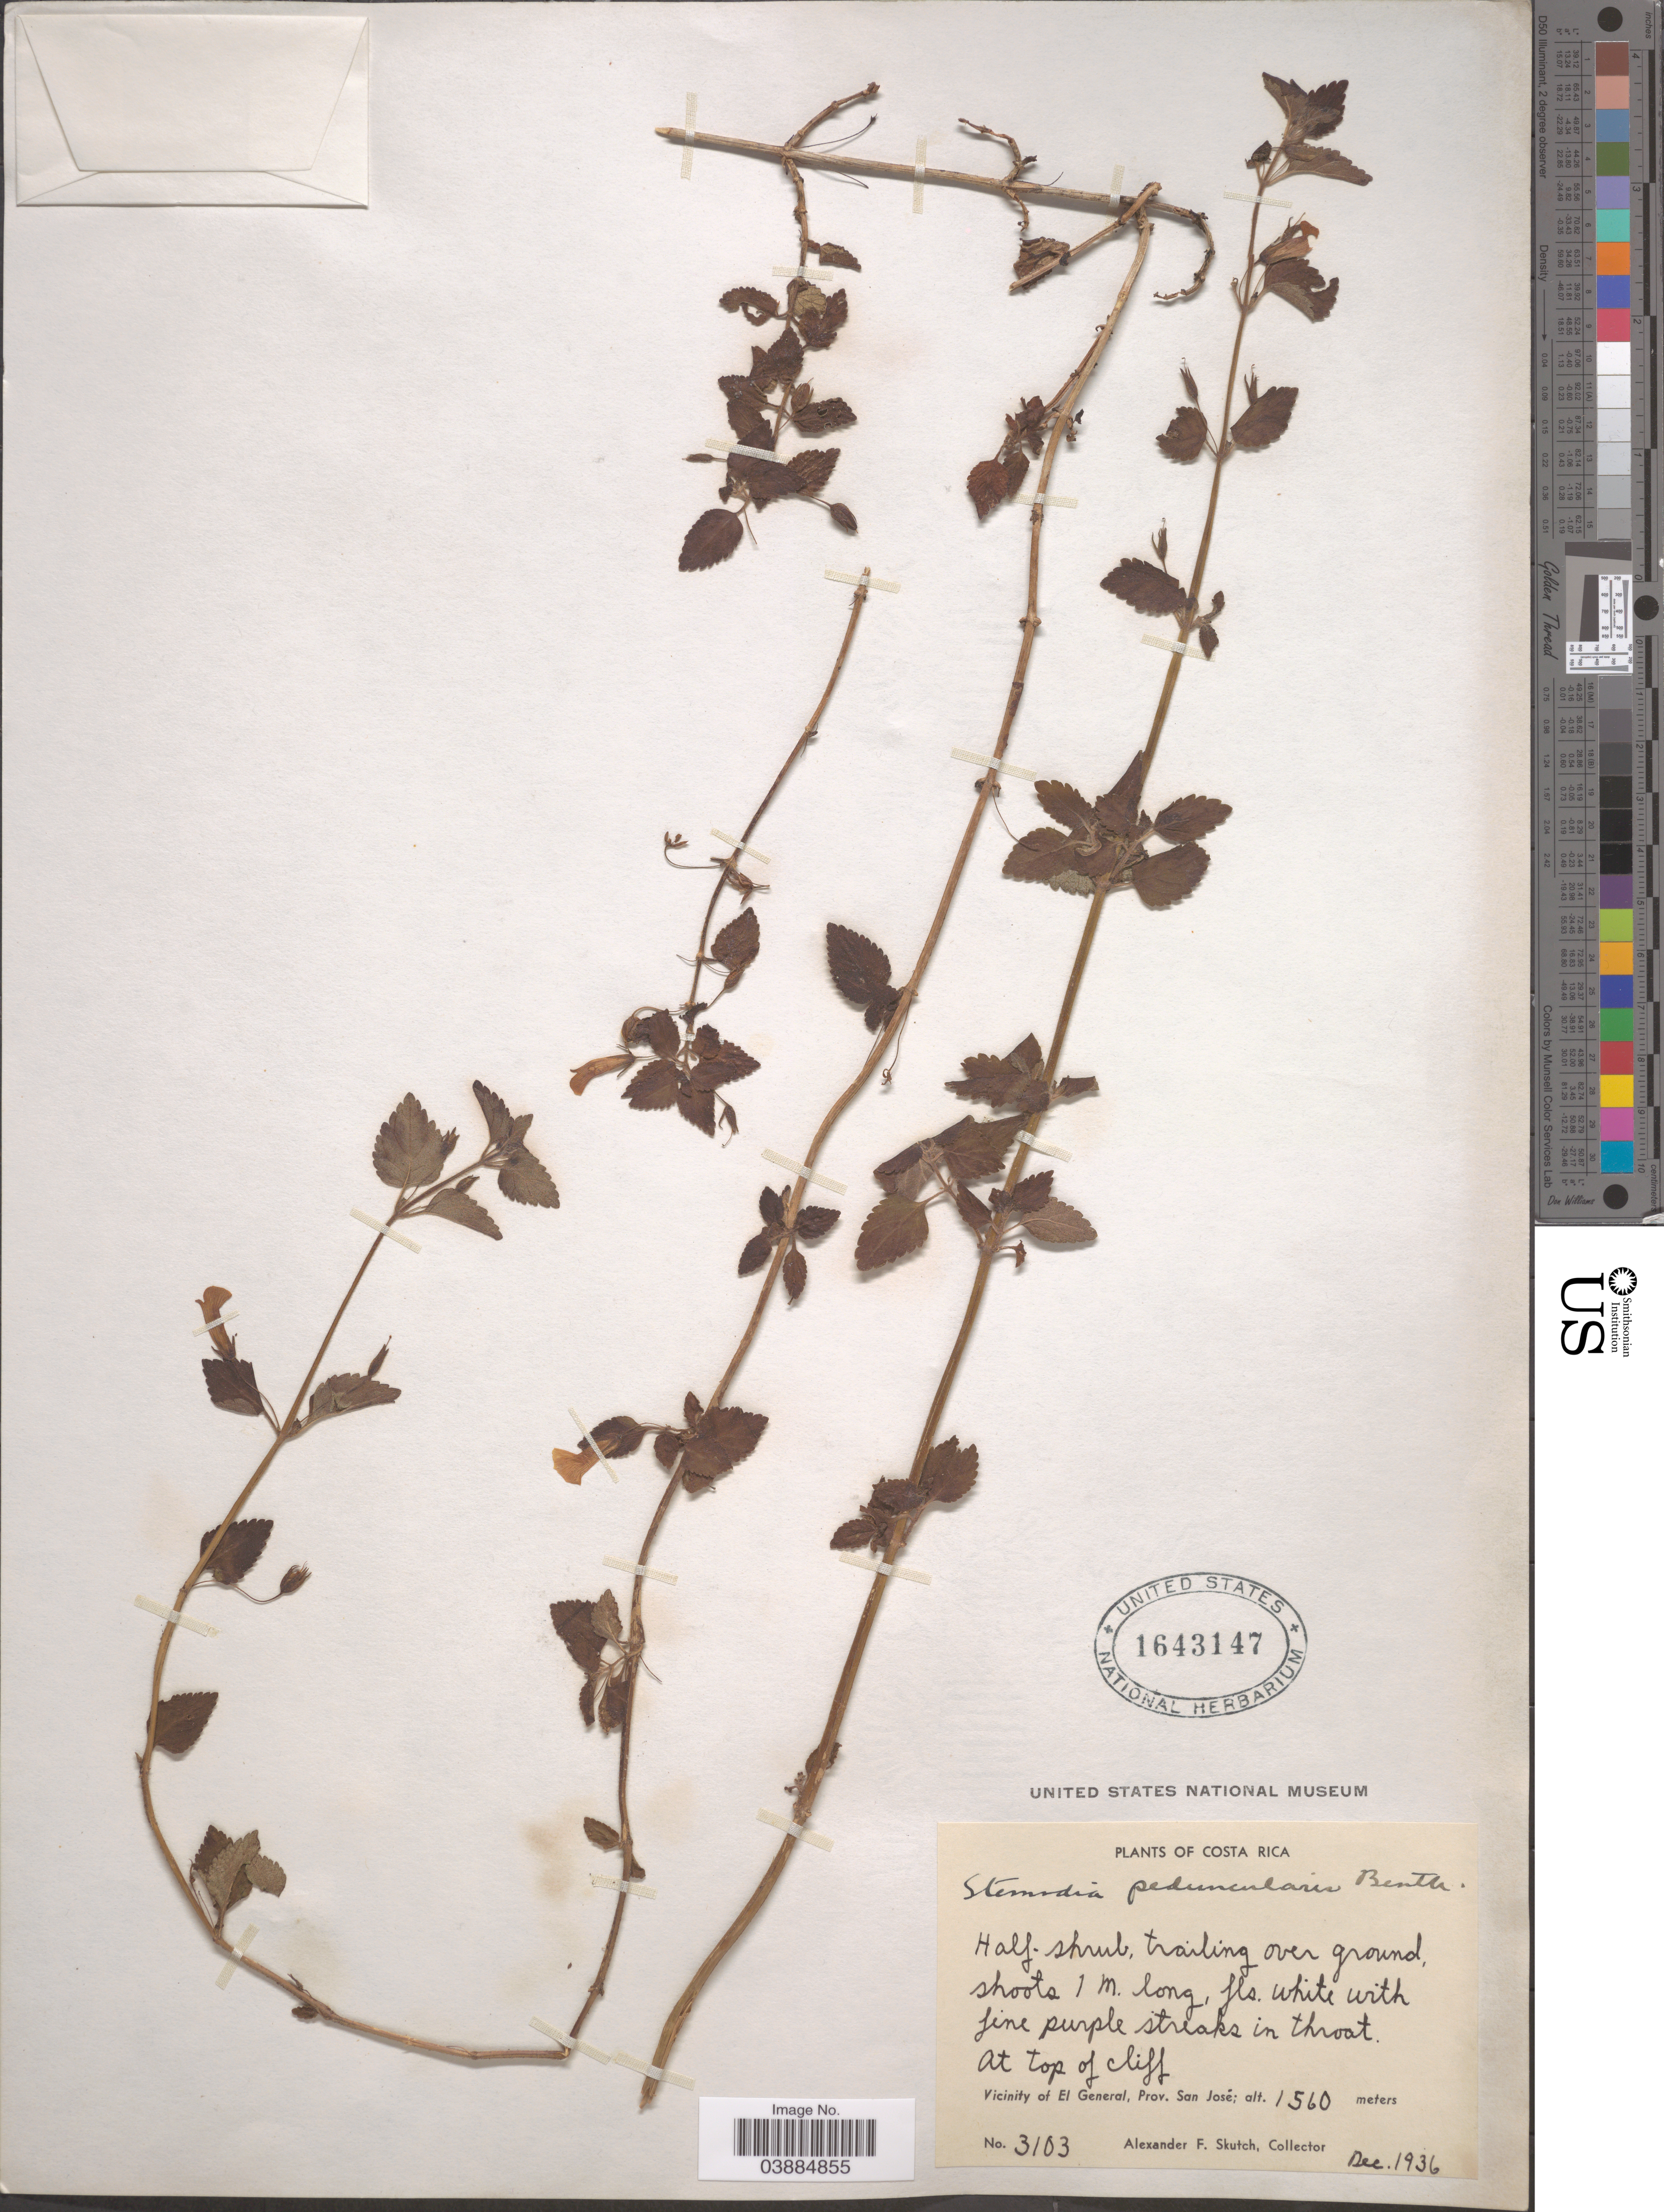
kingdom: Plantae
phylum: Tracheophyta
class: Magnoliopsida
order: Lamiales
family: Plantaginaceae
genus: Stemodia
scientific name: Stemodia peduncularis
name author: Benth.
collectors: A. F. Skutch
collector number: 3103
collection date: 1936-12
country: Costa Rica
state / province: San José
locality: At top of cliff. Vicinity of El General.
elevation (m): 1560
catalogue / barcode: US 1643147